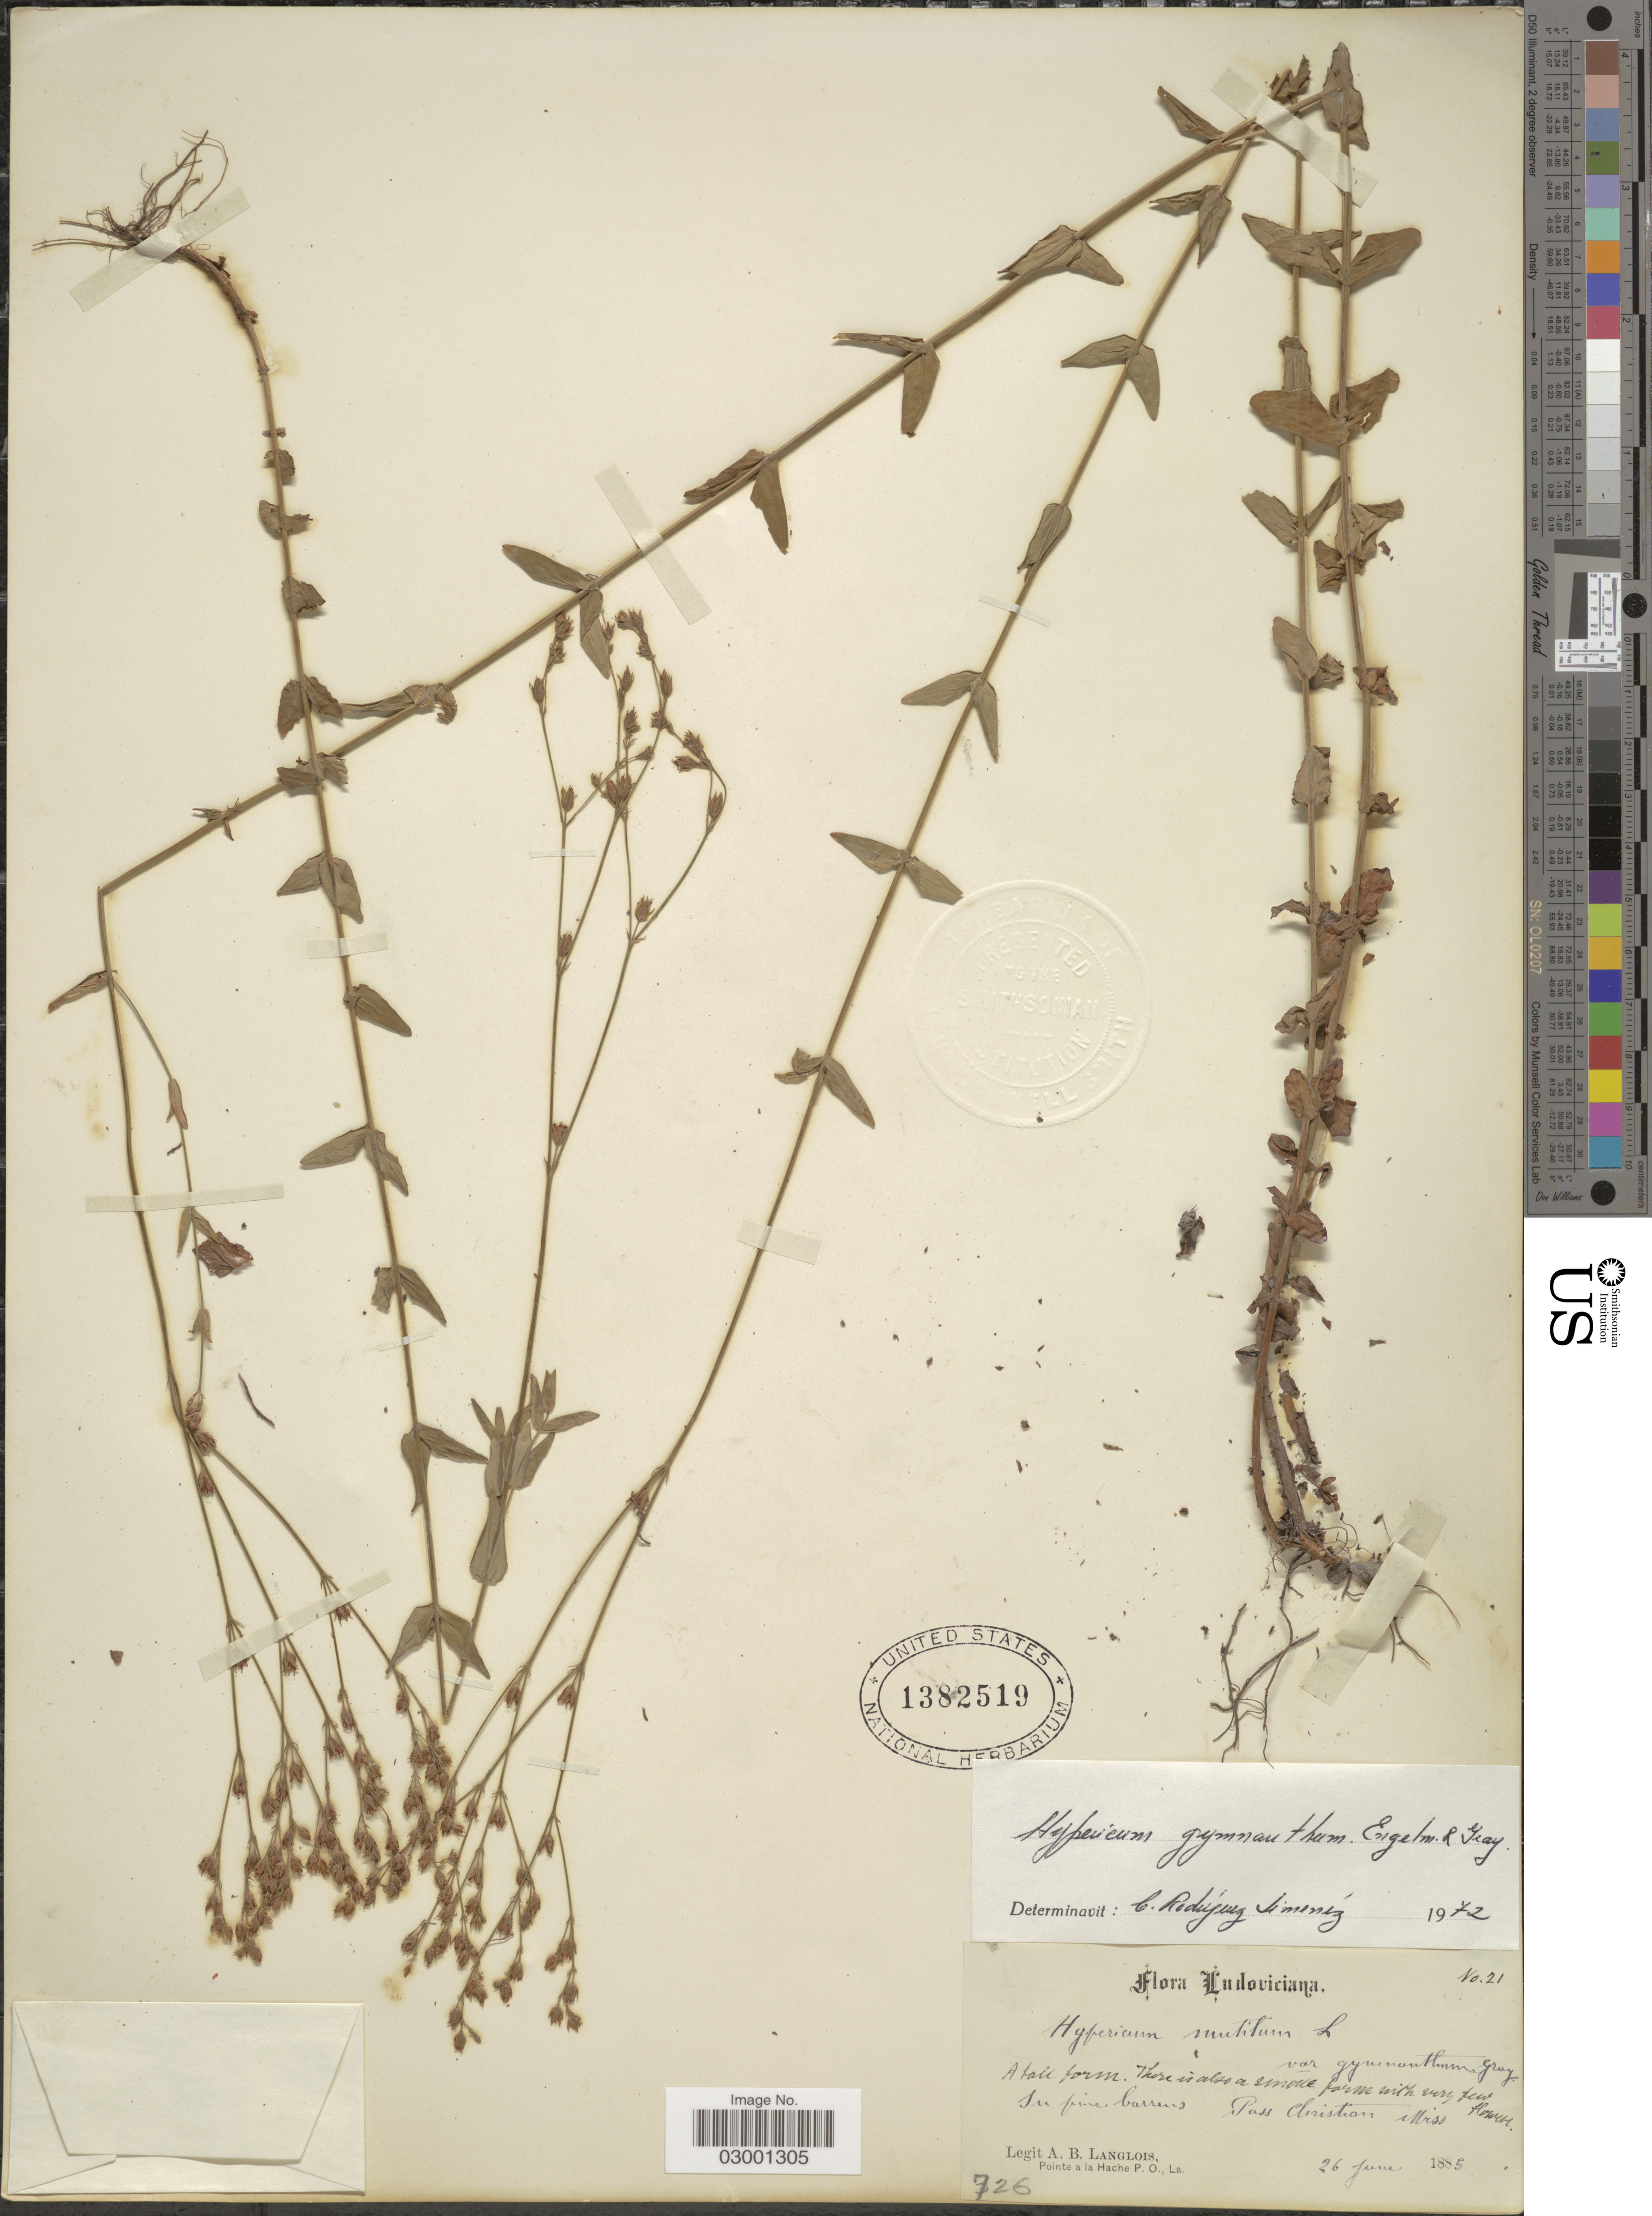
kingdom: Plantae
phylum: Tracheophyta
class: Magnoliopsida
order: Malpighiales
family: Hypericaceae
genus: Hypericum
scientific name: Hypericum galioides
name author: Lam.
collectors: A. Langlois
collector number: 21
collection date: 1885-06-26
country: United States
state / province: Mississippi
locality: Ludoviciana. In pine barrens. Pass Christian.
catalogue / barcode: US 1382519